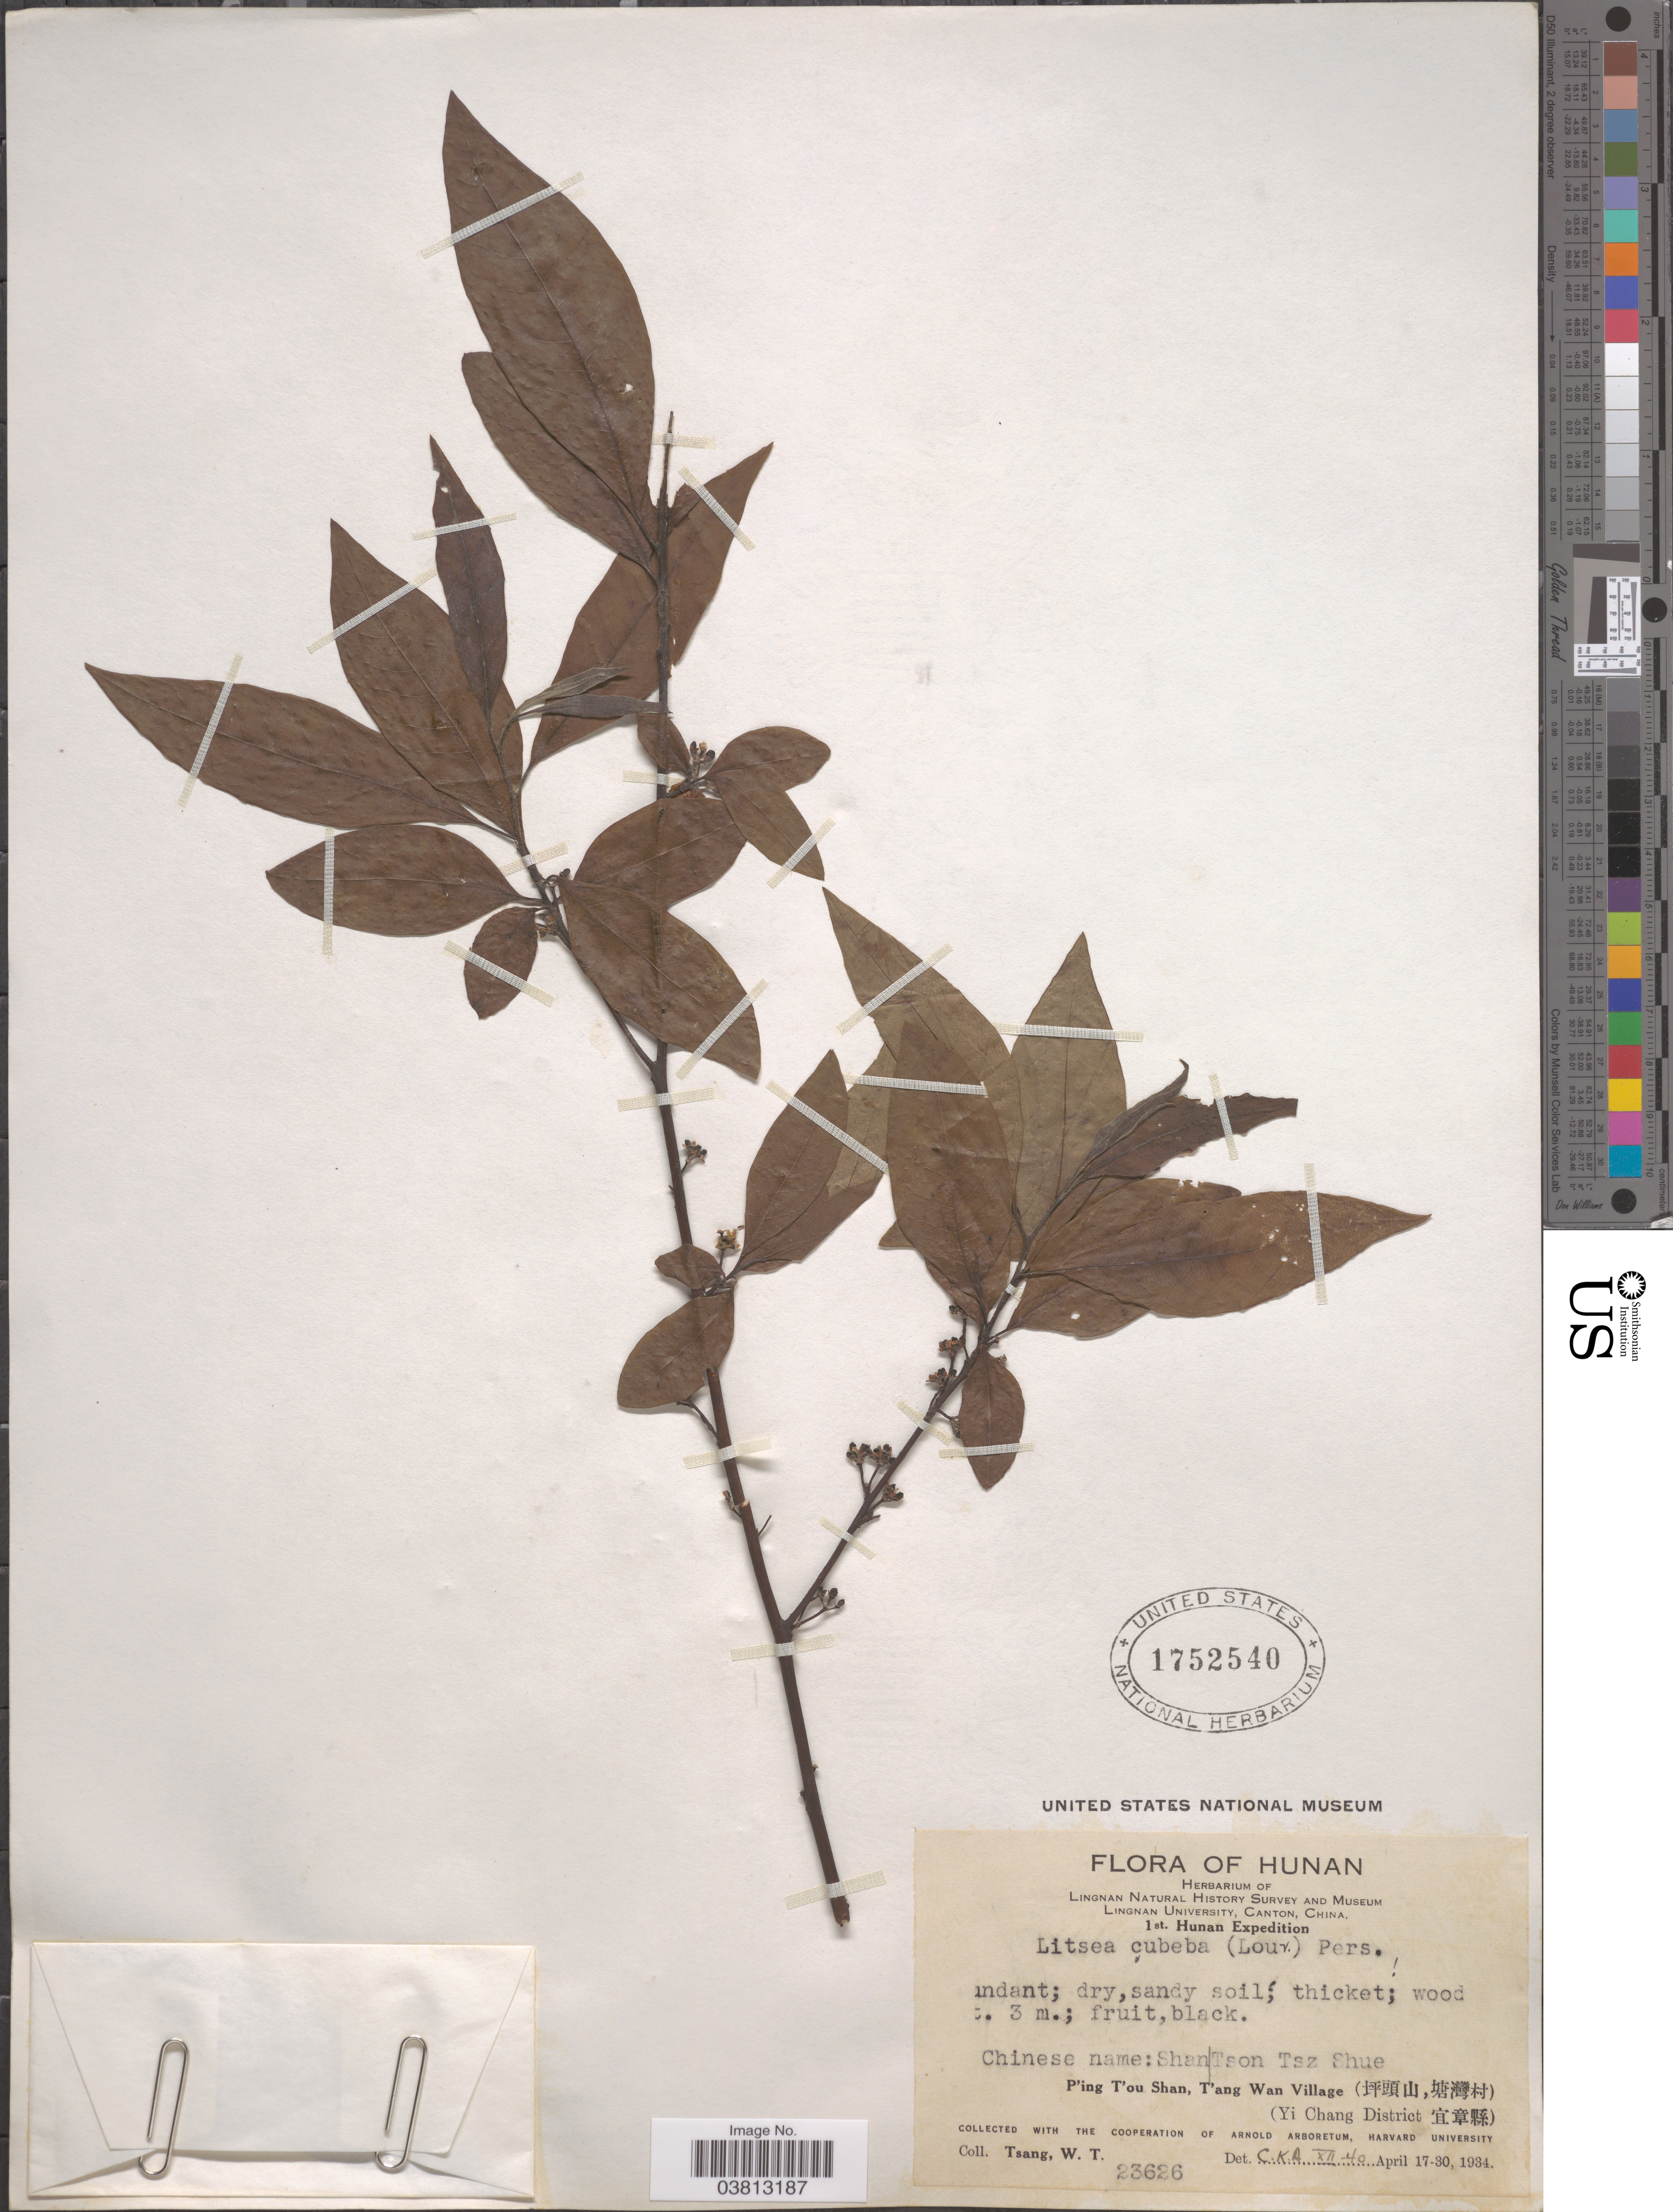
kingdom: Plantae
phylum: Tracheophyta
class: Magnoliopsida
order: Laurales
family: Lauraceae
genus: Litsea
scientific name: Litsea cubeba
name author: (Lour.) Pers.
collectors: W. T. Tsang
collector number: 23626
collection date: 1934-04-17/1934-04-30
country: China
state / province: Hunan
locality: P'ing T'ou Shan, T'ang Wan Village (X) (Yi Chang District X).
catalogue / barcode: US 1752540